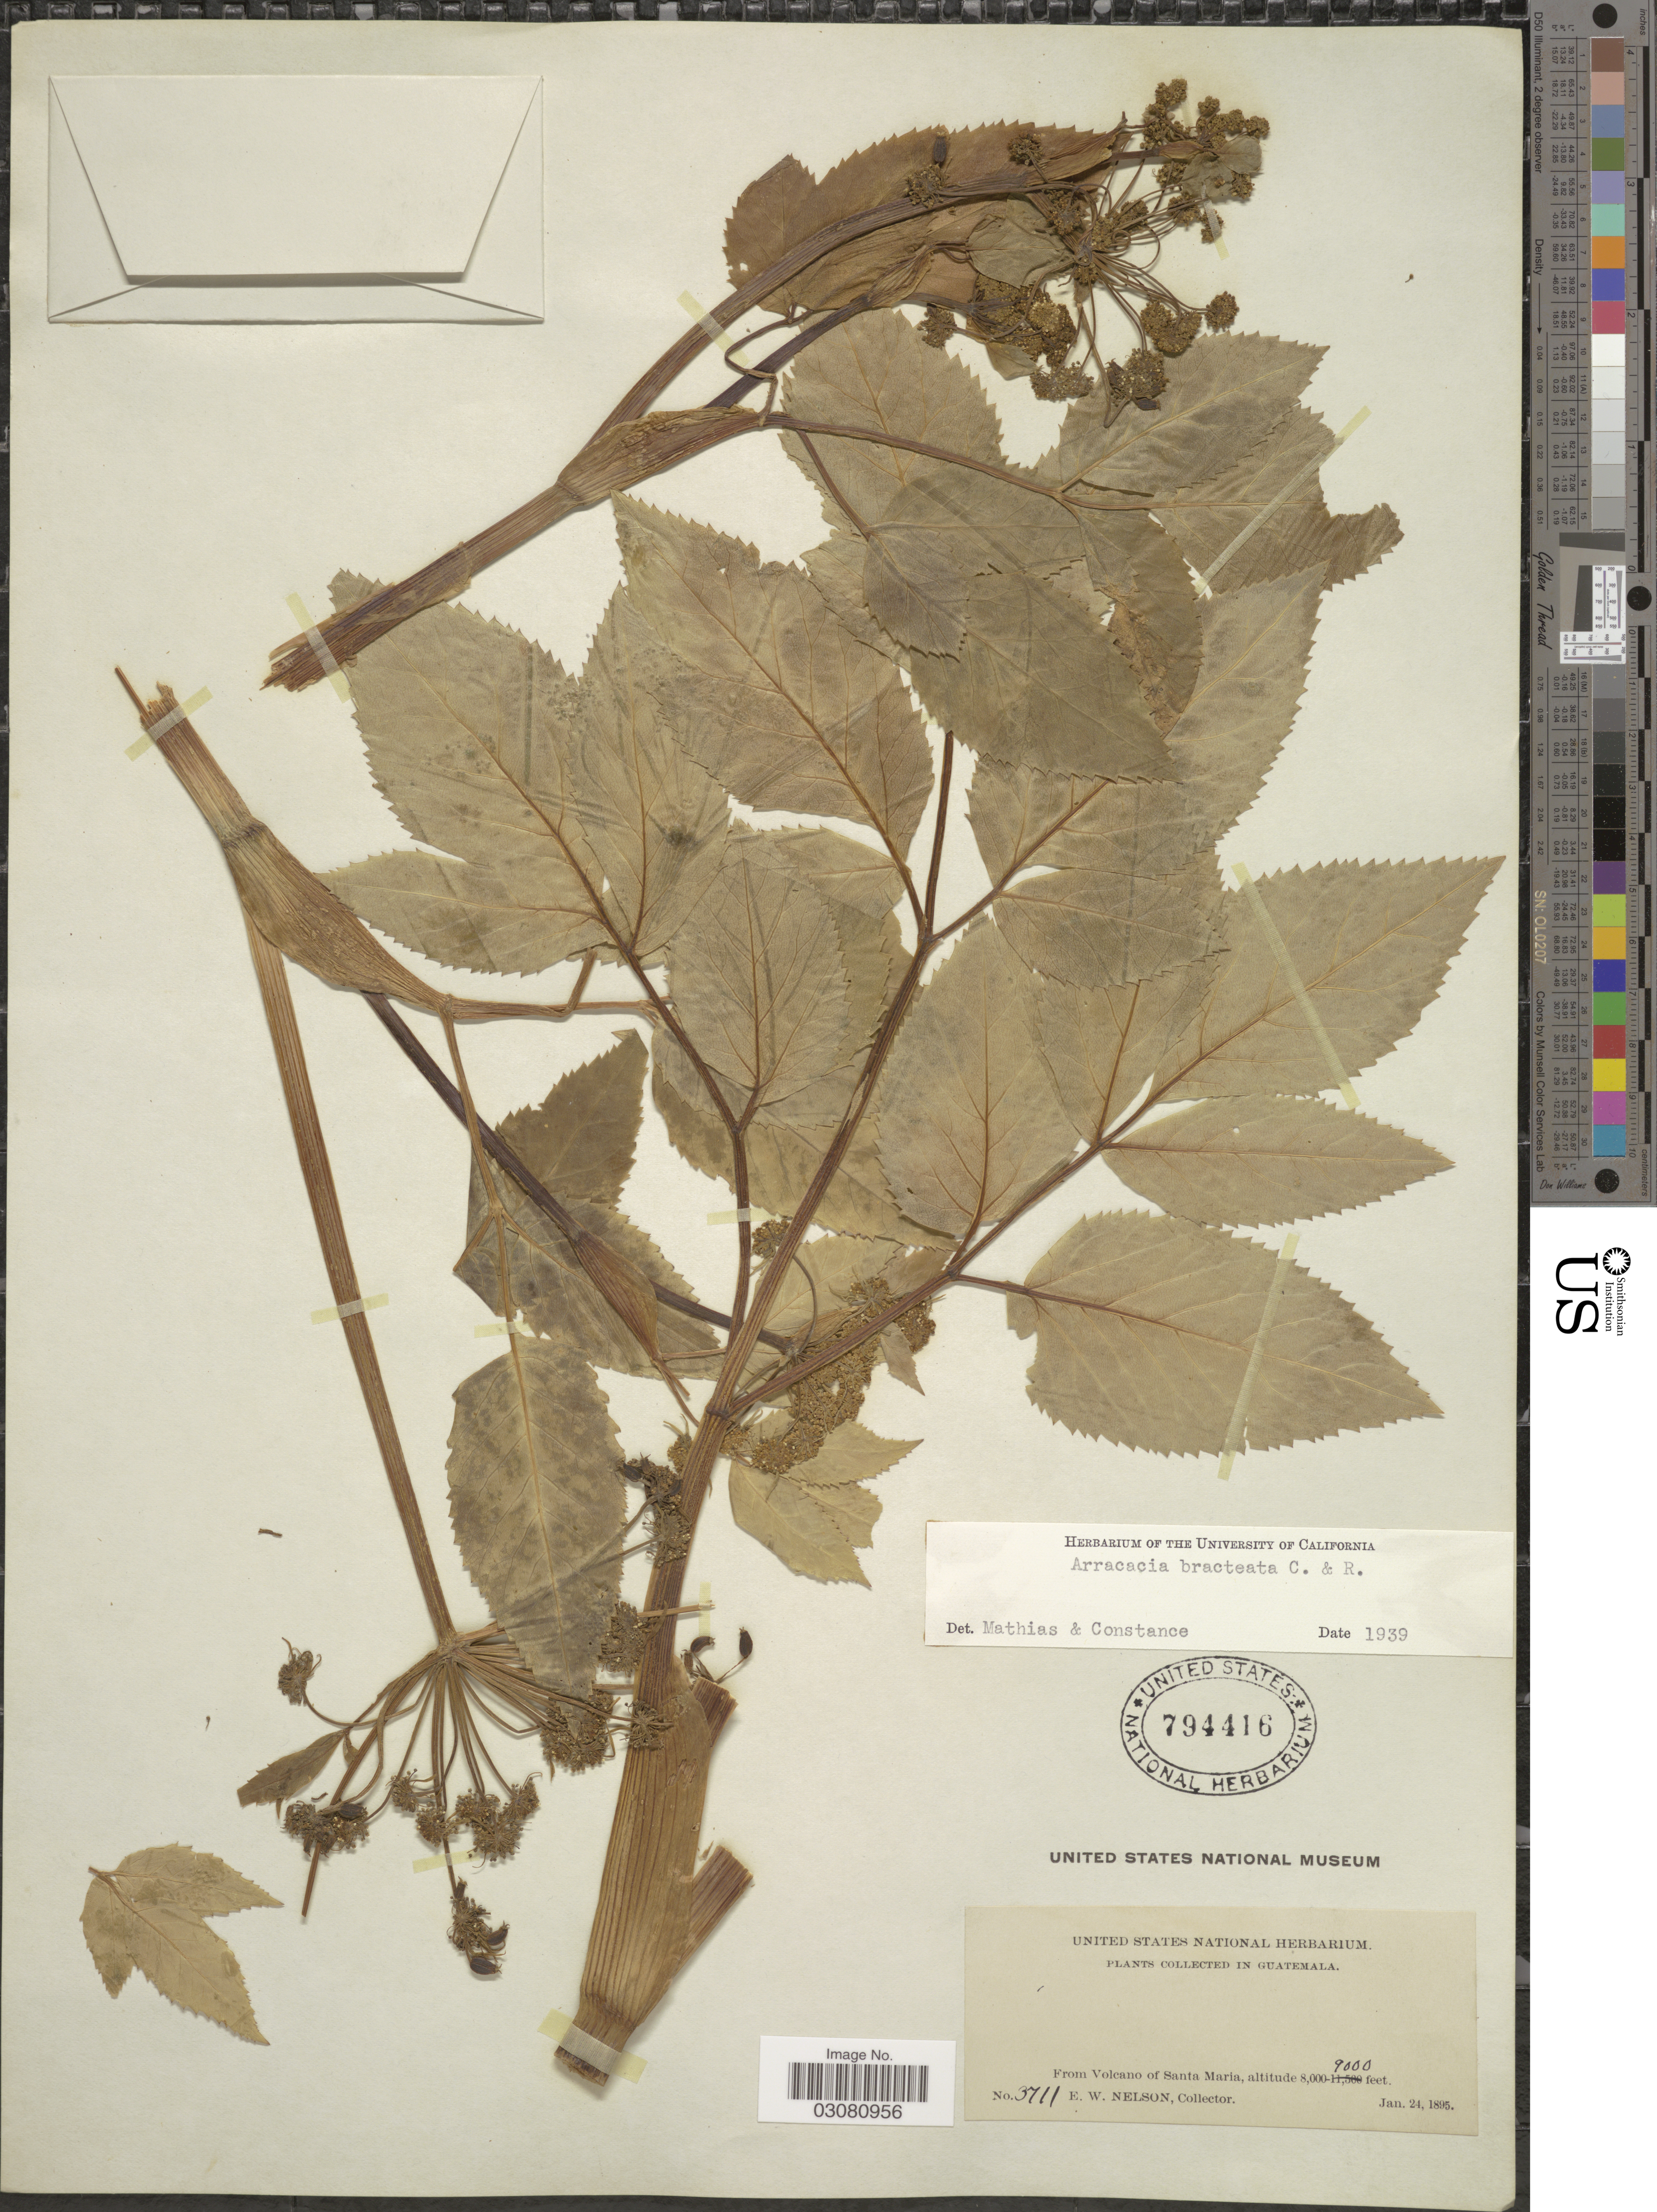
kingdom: Plantae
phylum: Tracheophyta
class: Magnoliopsida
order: Apiales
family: Apiaceae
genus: Arracacia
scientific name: Arracacia bracteata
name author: J.M. Coult. & Rose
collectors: E. W. Nelson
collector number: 3711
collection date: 1895-01-24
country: Guatemala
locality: From Volcano of Santa Maria.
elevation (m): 2438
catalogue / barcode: US 794416